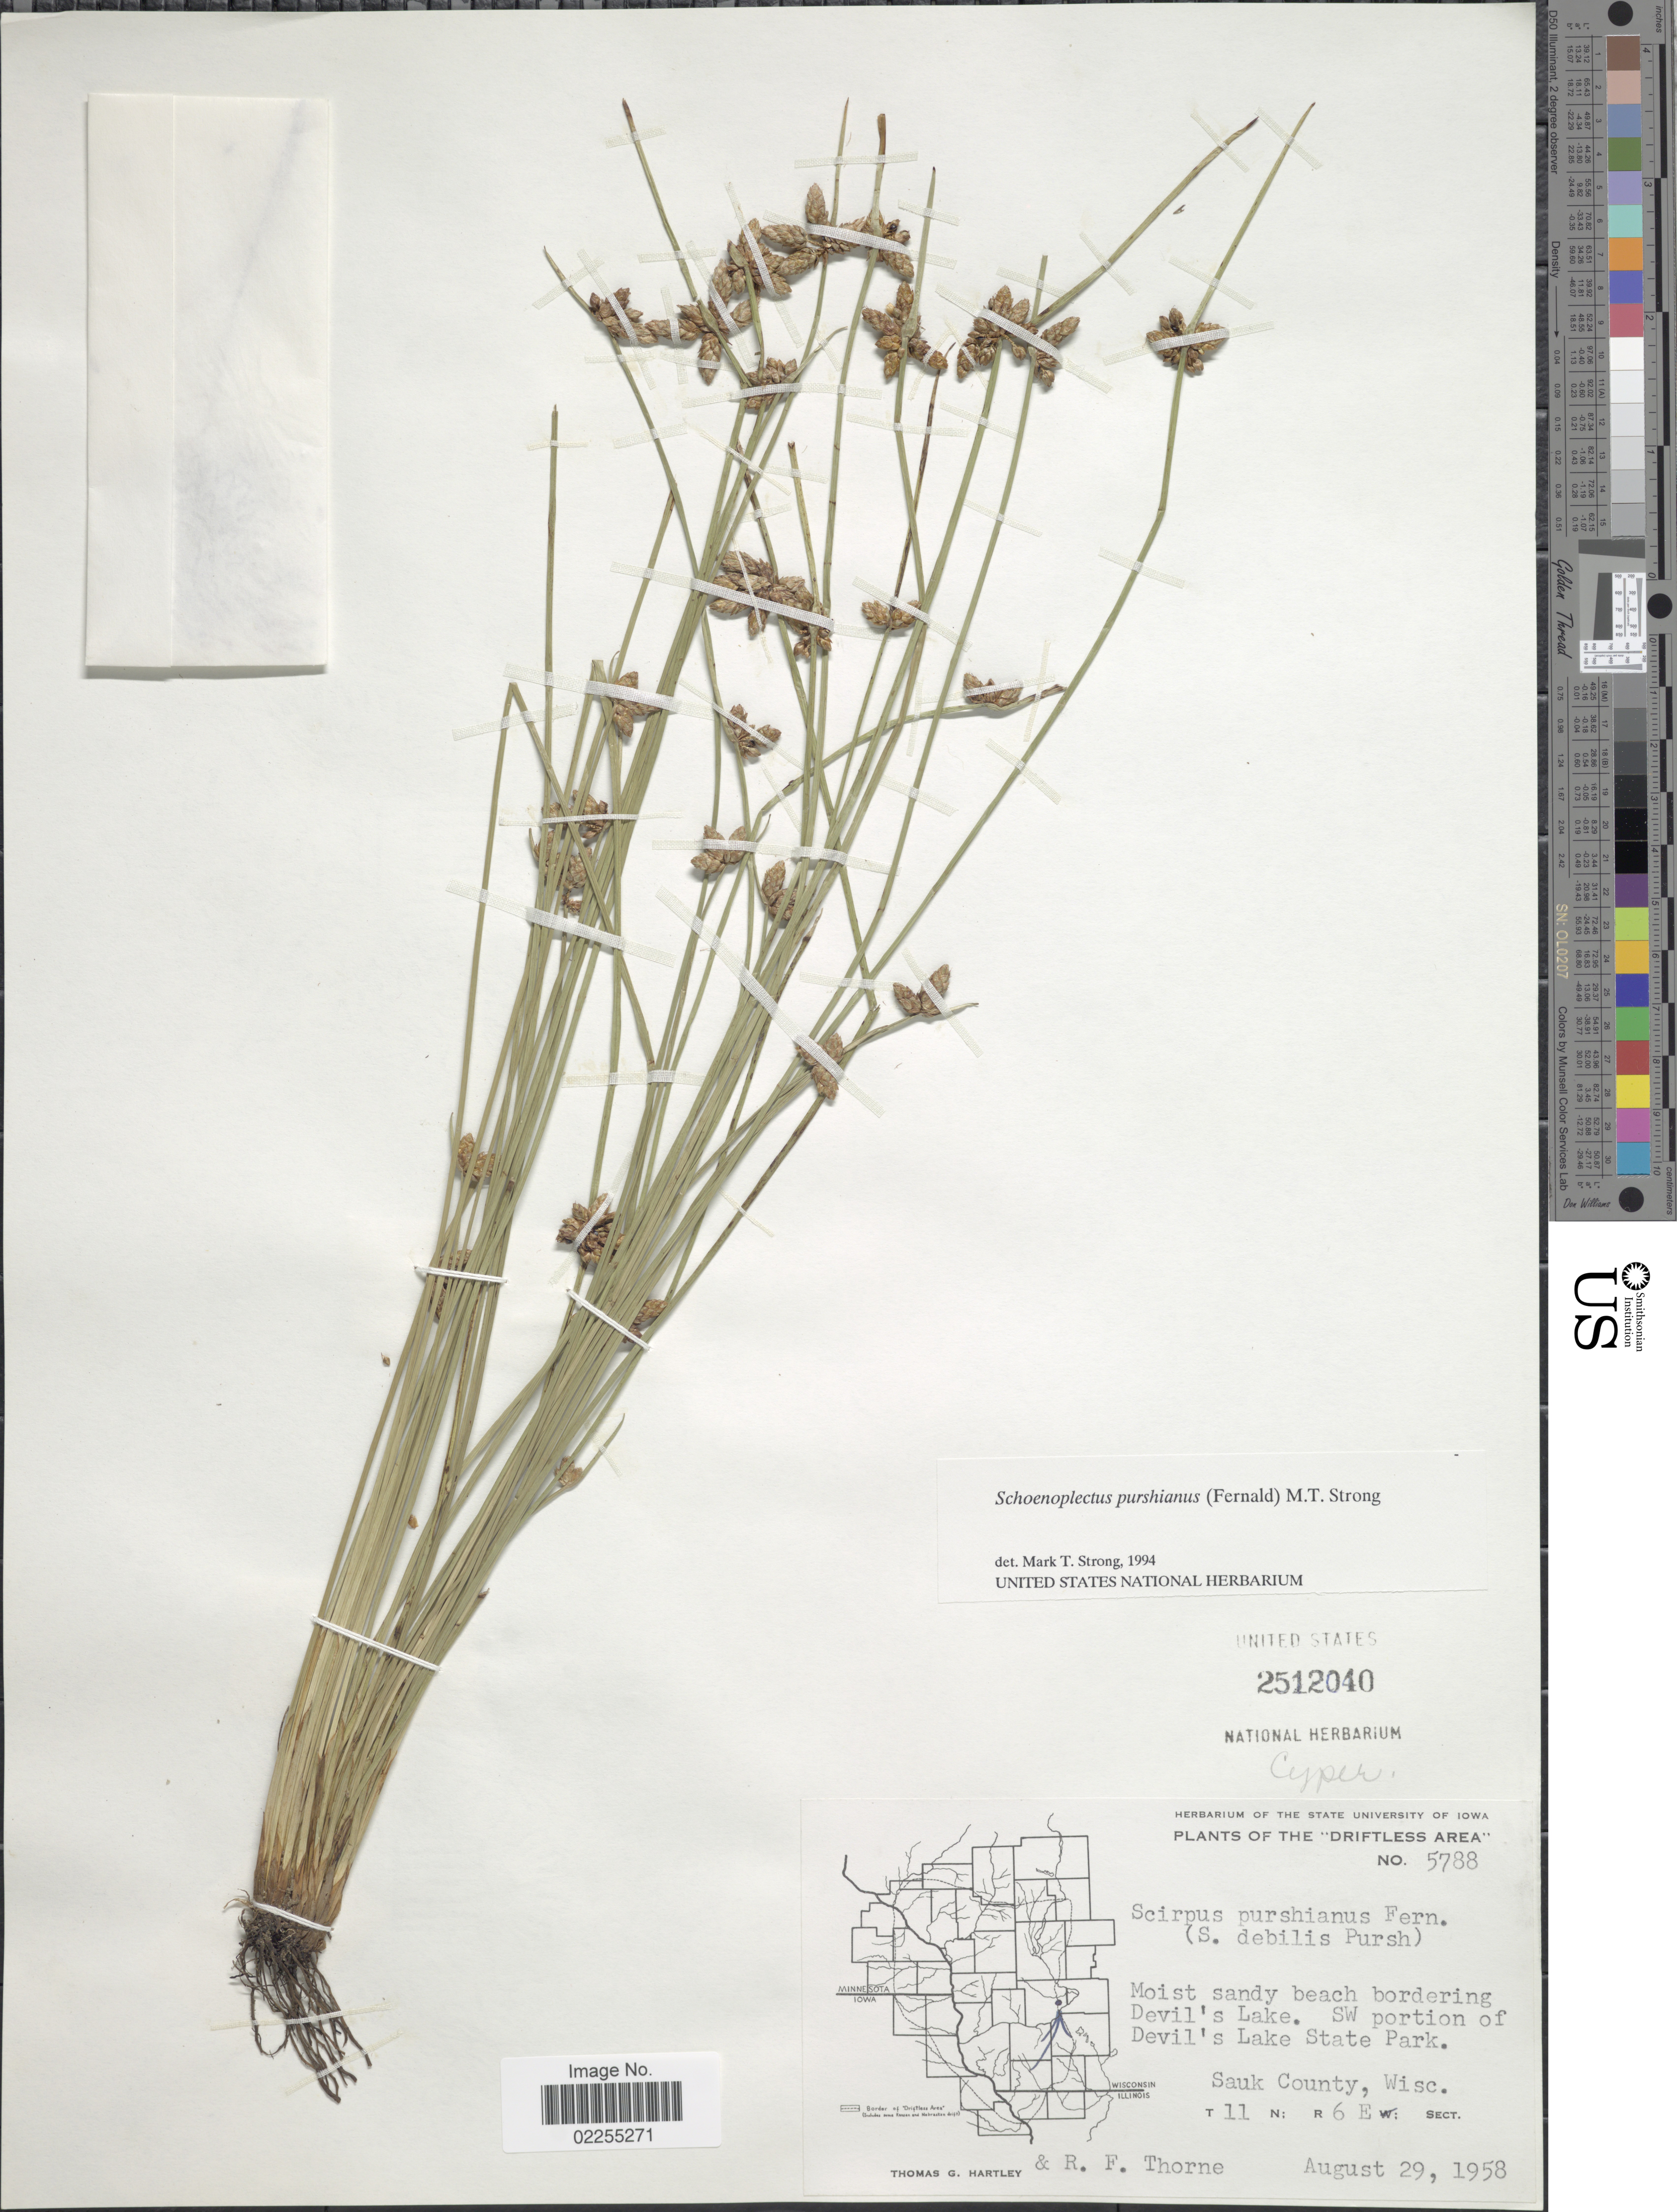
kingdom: Plantae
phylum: Tracheophyta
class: Liliopsida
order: Poales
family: Cyperaceae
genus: Schoenoplectus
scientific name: Schoenoplectus purshianus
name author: (Fernald) M.T. Strong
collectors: T. G. Hartley & R. F. Thorne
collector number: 5788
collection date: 1958-08-29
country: United States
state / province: Wisconsin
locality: Driftless Area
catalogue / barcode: US 2512040